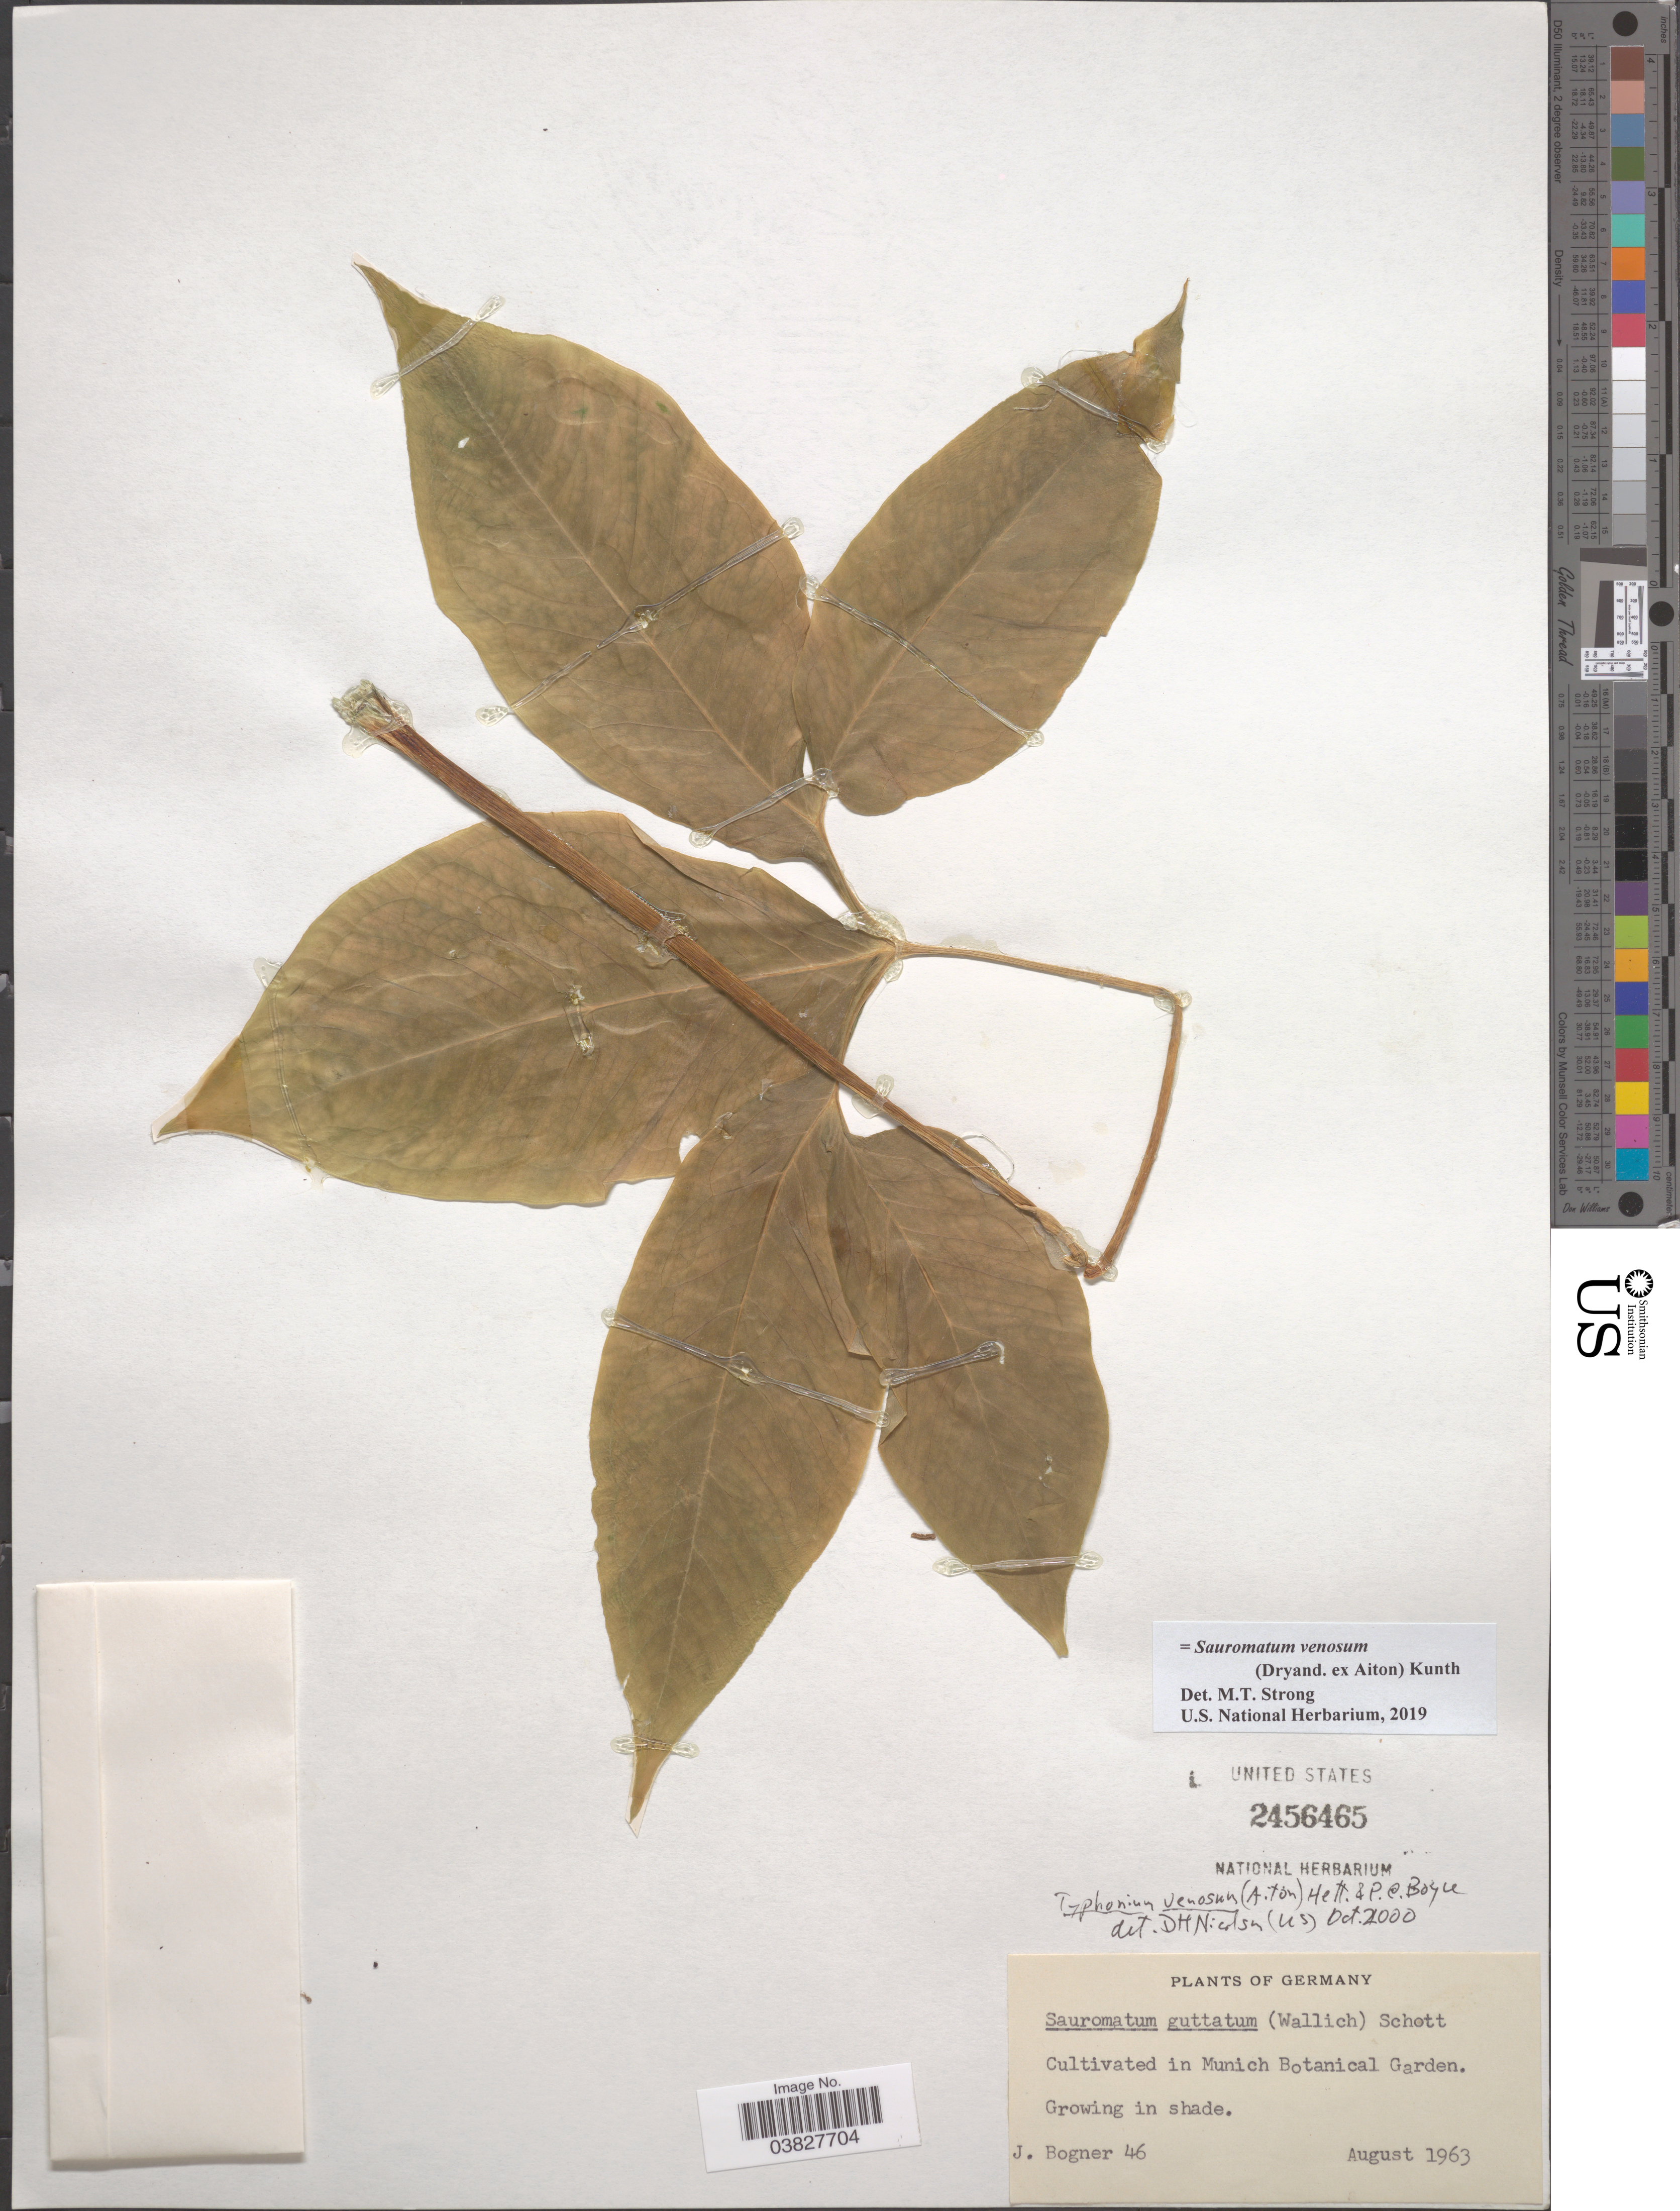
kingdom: Plantae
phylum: Tracheophyta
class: Liliopsida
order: Alismatales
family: Araceae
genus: Sauromatum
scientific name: Sauromatum venosum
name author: (Aiton) Schott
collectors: J. Bogner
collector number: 46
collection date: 1963-08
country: Germany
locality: In Munich Botanical Garden.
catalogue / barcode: US 2456465